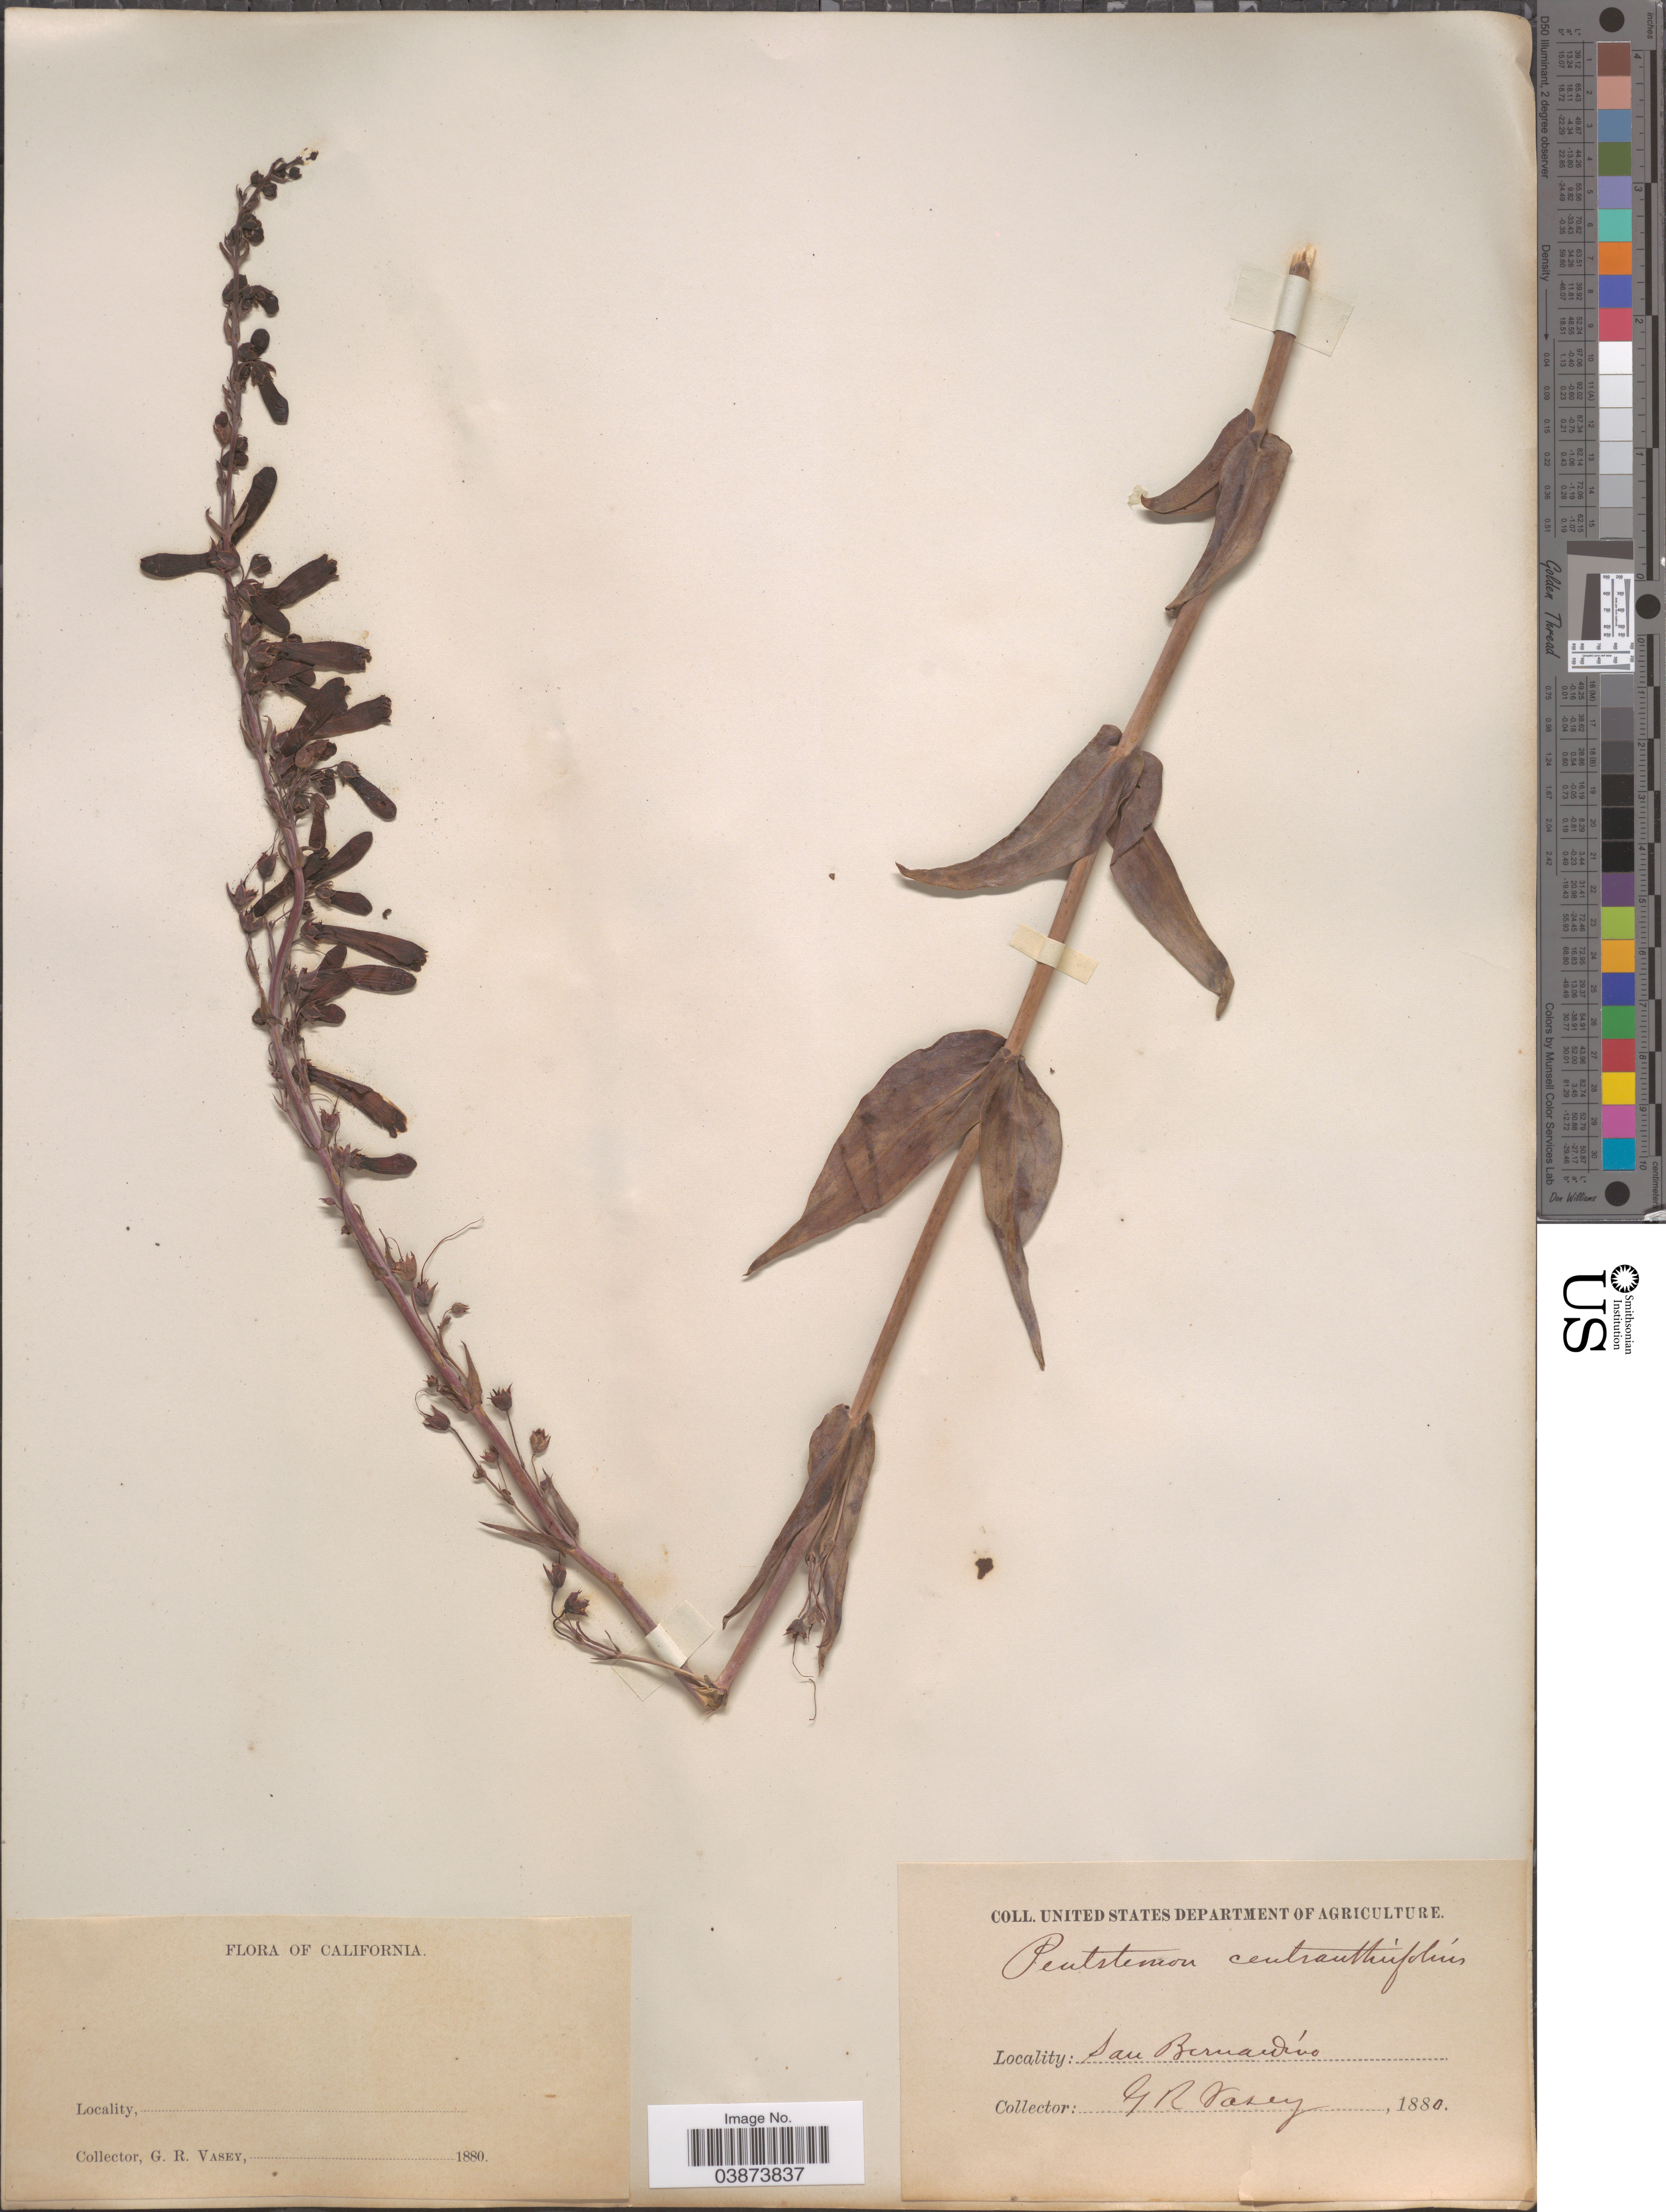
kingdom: Plantae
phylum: Tracheophyta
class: Magnoliopsida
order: Lamiales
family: Plantaginaceae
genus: Penstemon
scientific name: Penstemon centranthifolius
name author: Benth.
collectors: G. R. Vasey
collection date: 1880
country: United States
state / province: California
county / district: San Bernardino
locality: San Bernardino.